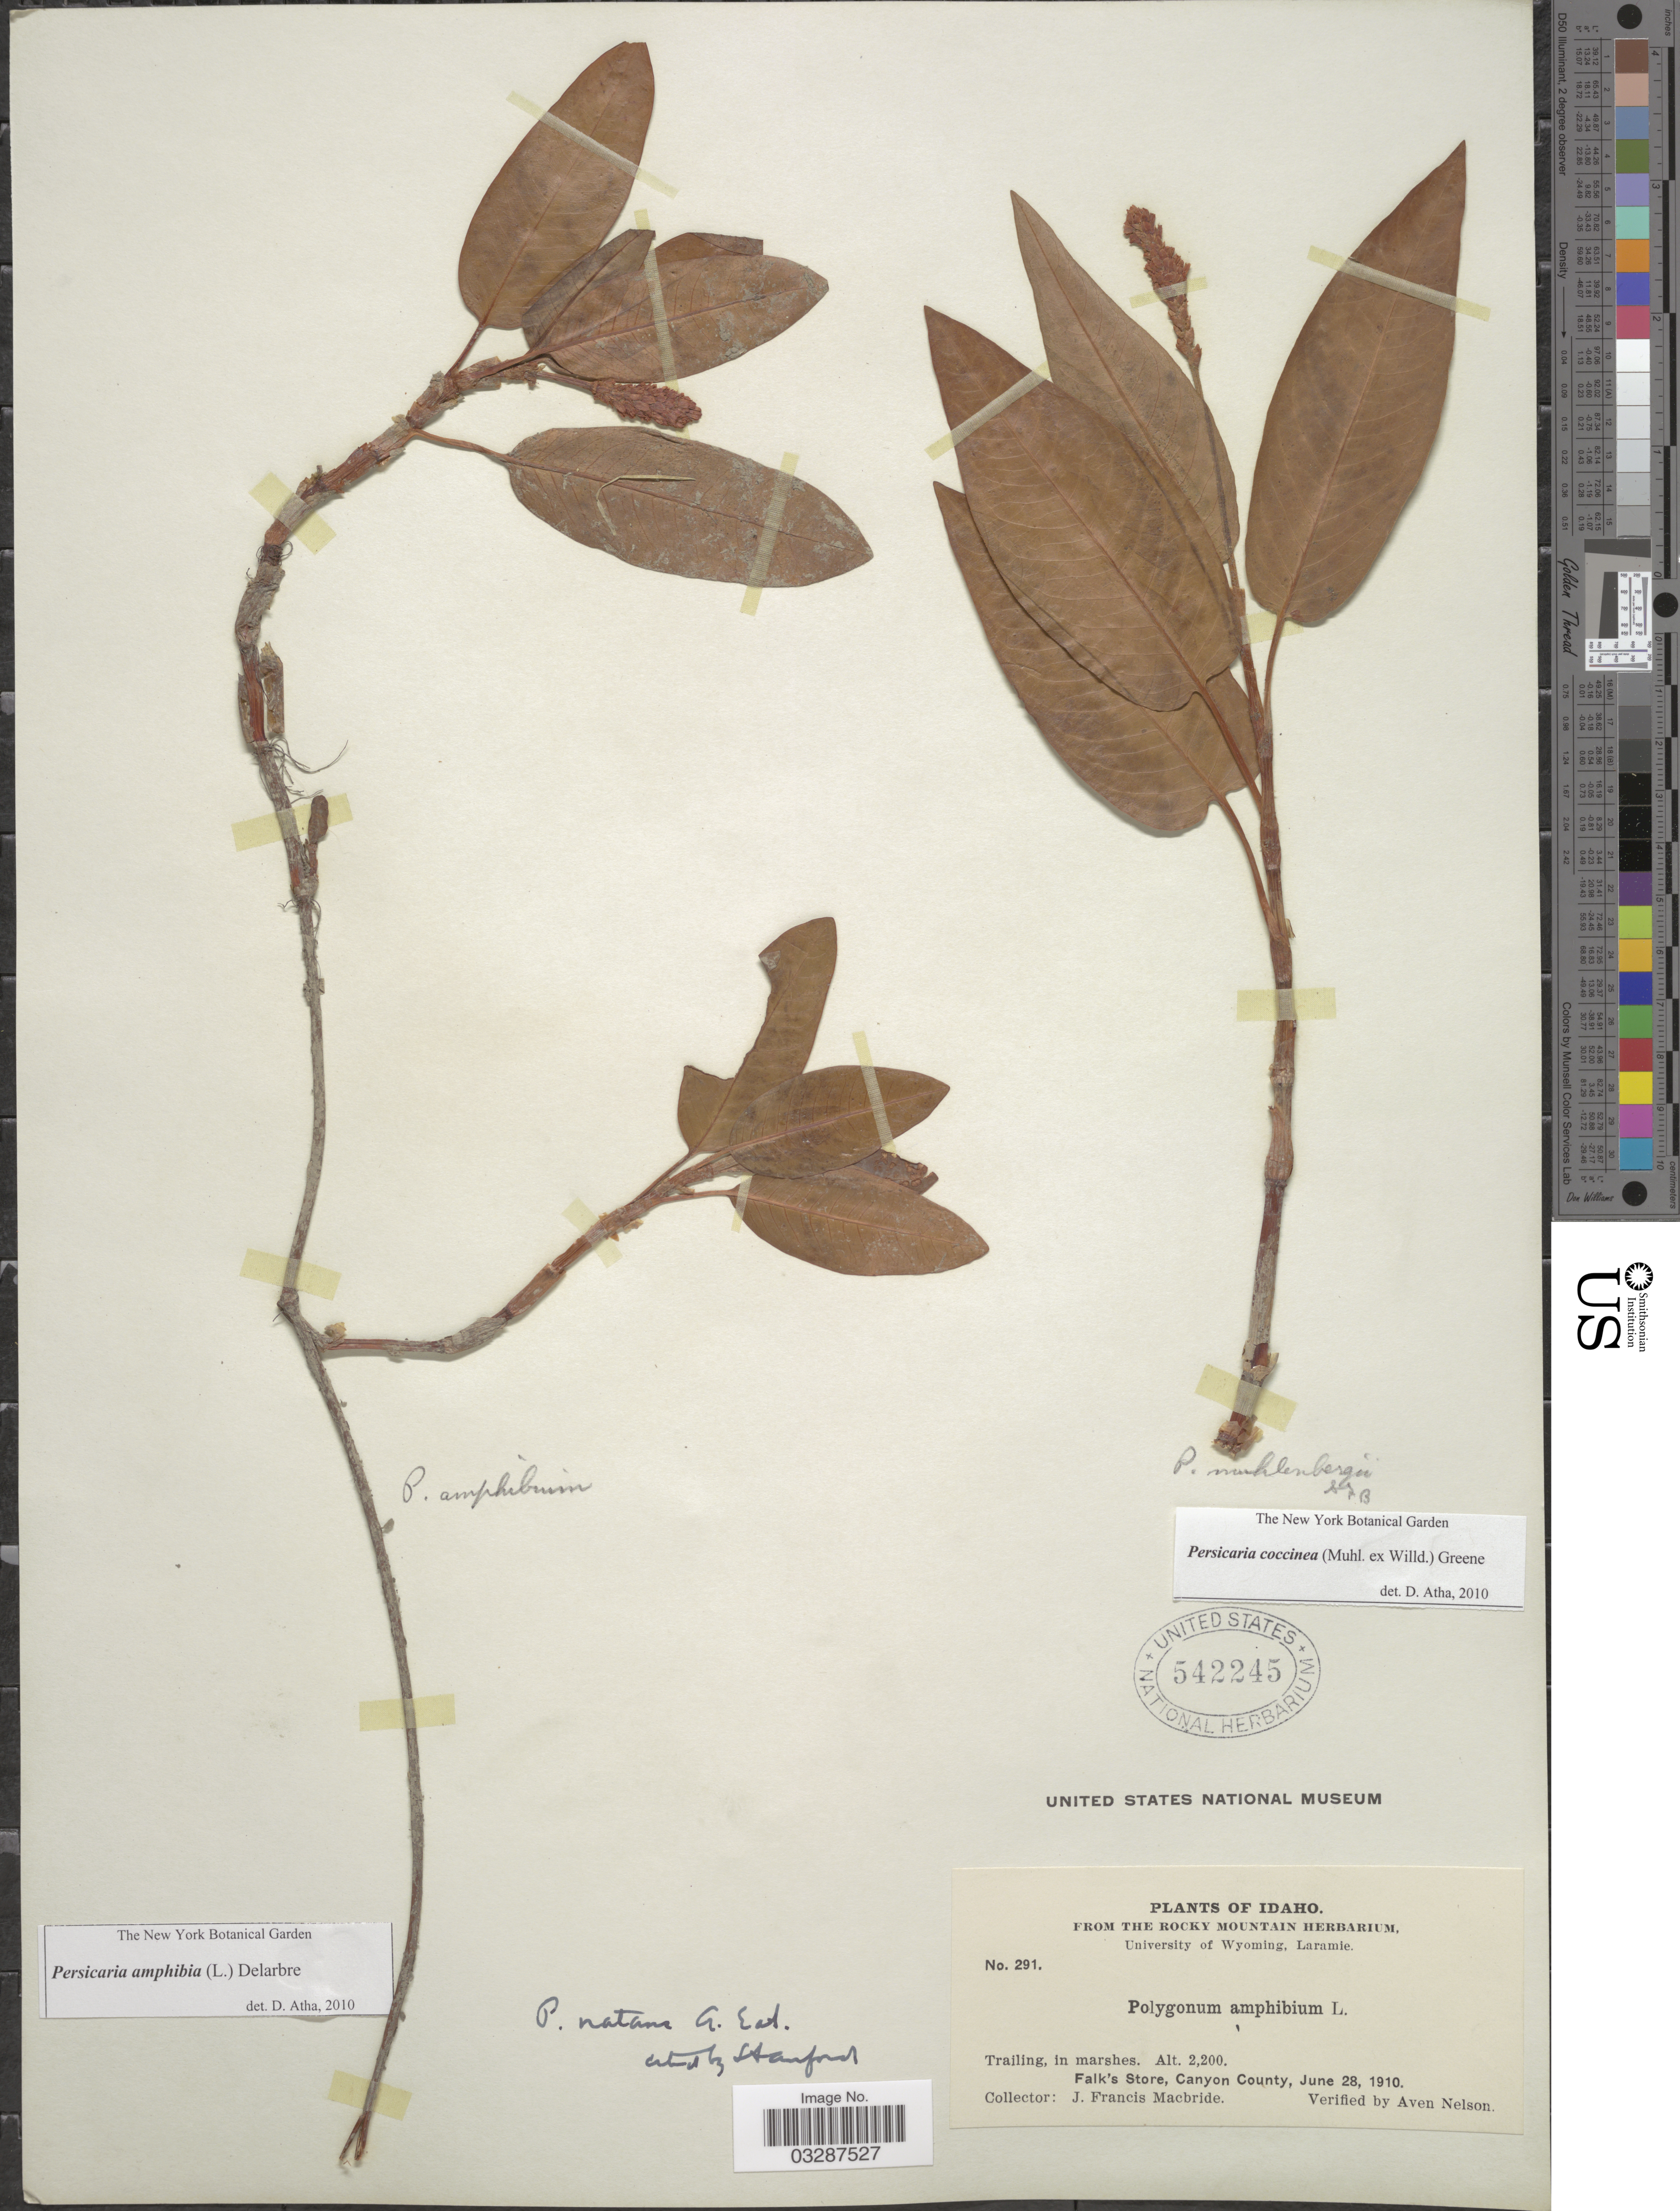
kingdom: Plantae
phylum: Tracheophyta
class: Magnoliopsida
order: Caryophyllales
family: Polygonaceae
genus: Persicaria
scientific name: Persicaria amphibia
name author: (L.) Delarbre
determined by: Atha, D. E.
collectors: J. F. Macbride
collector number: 291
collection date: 1910-06-28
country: United States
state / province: Idaho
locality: Falk's Store, Canyon County.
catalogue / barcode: US 542245